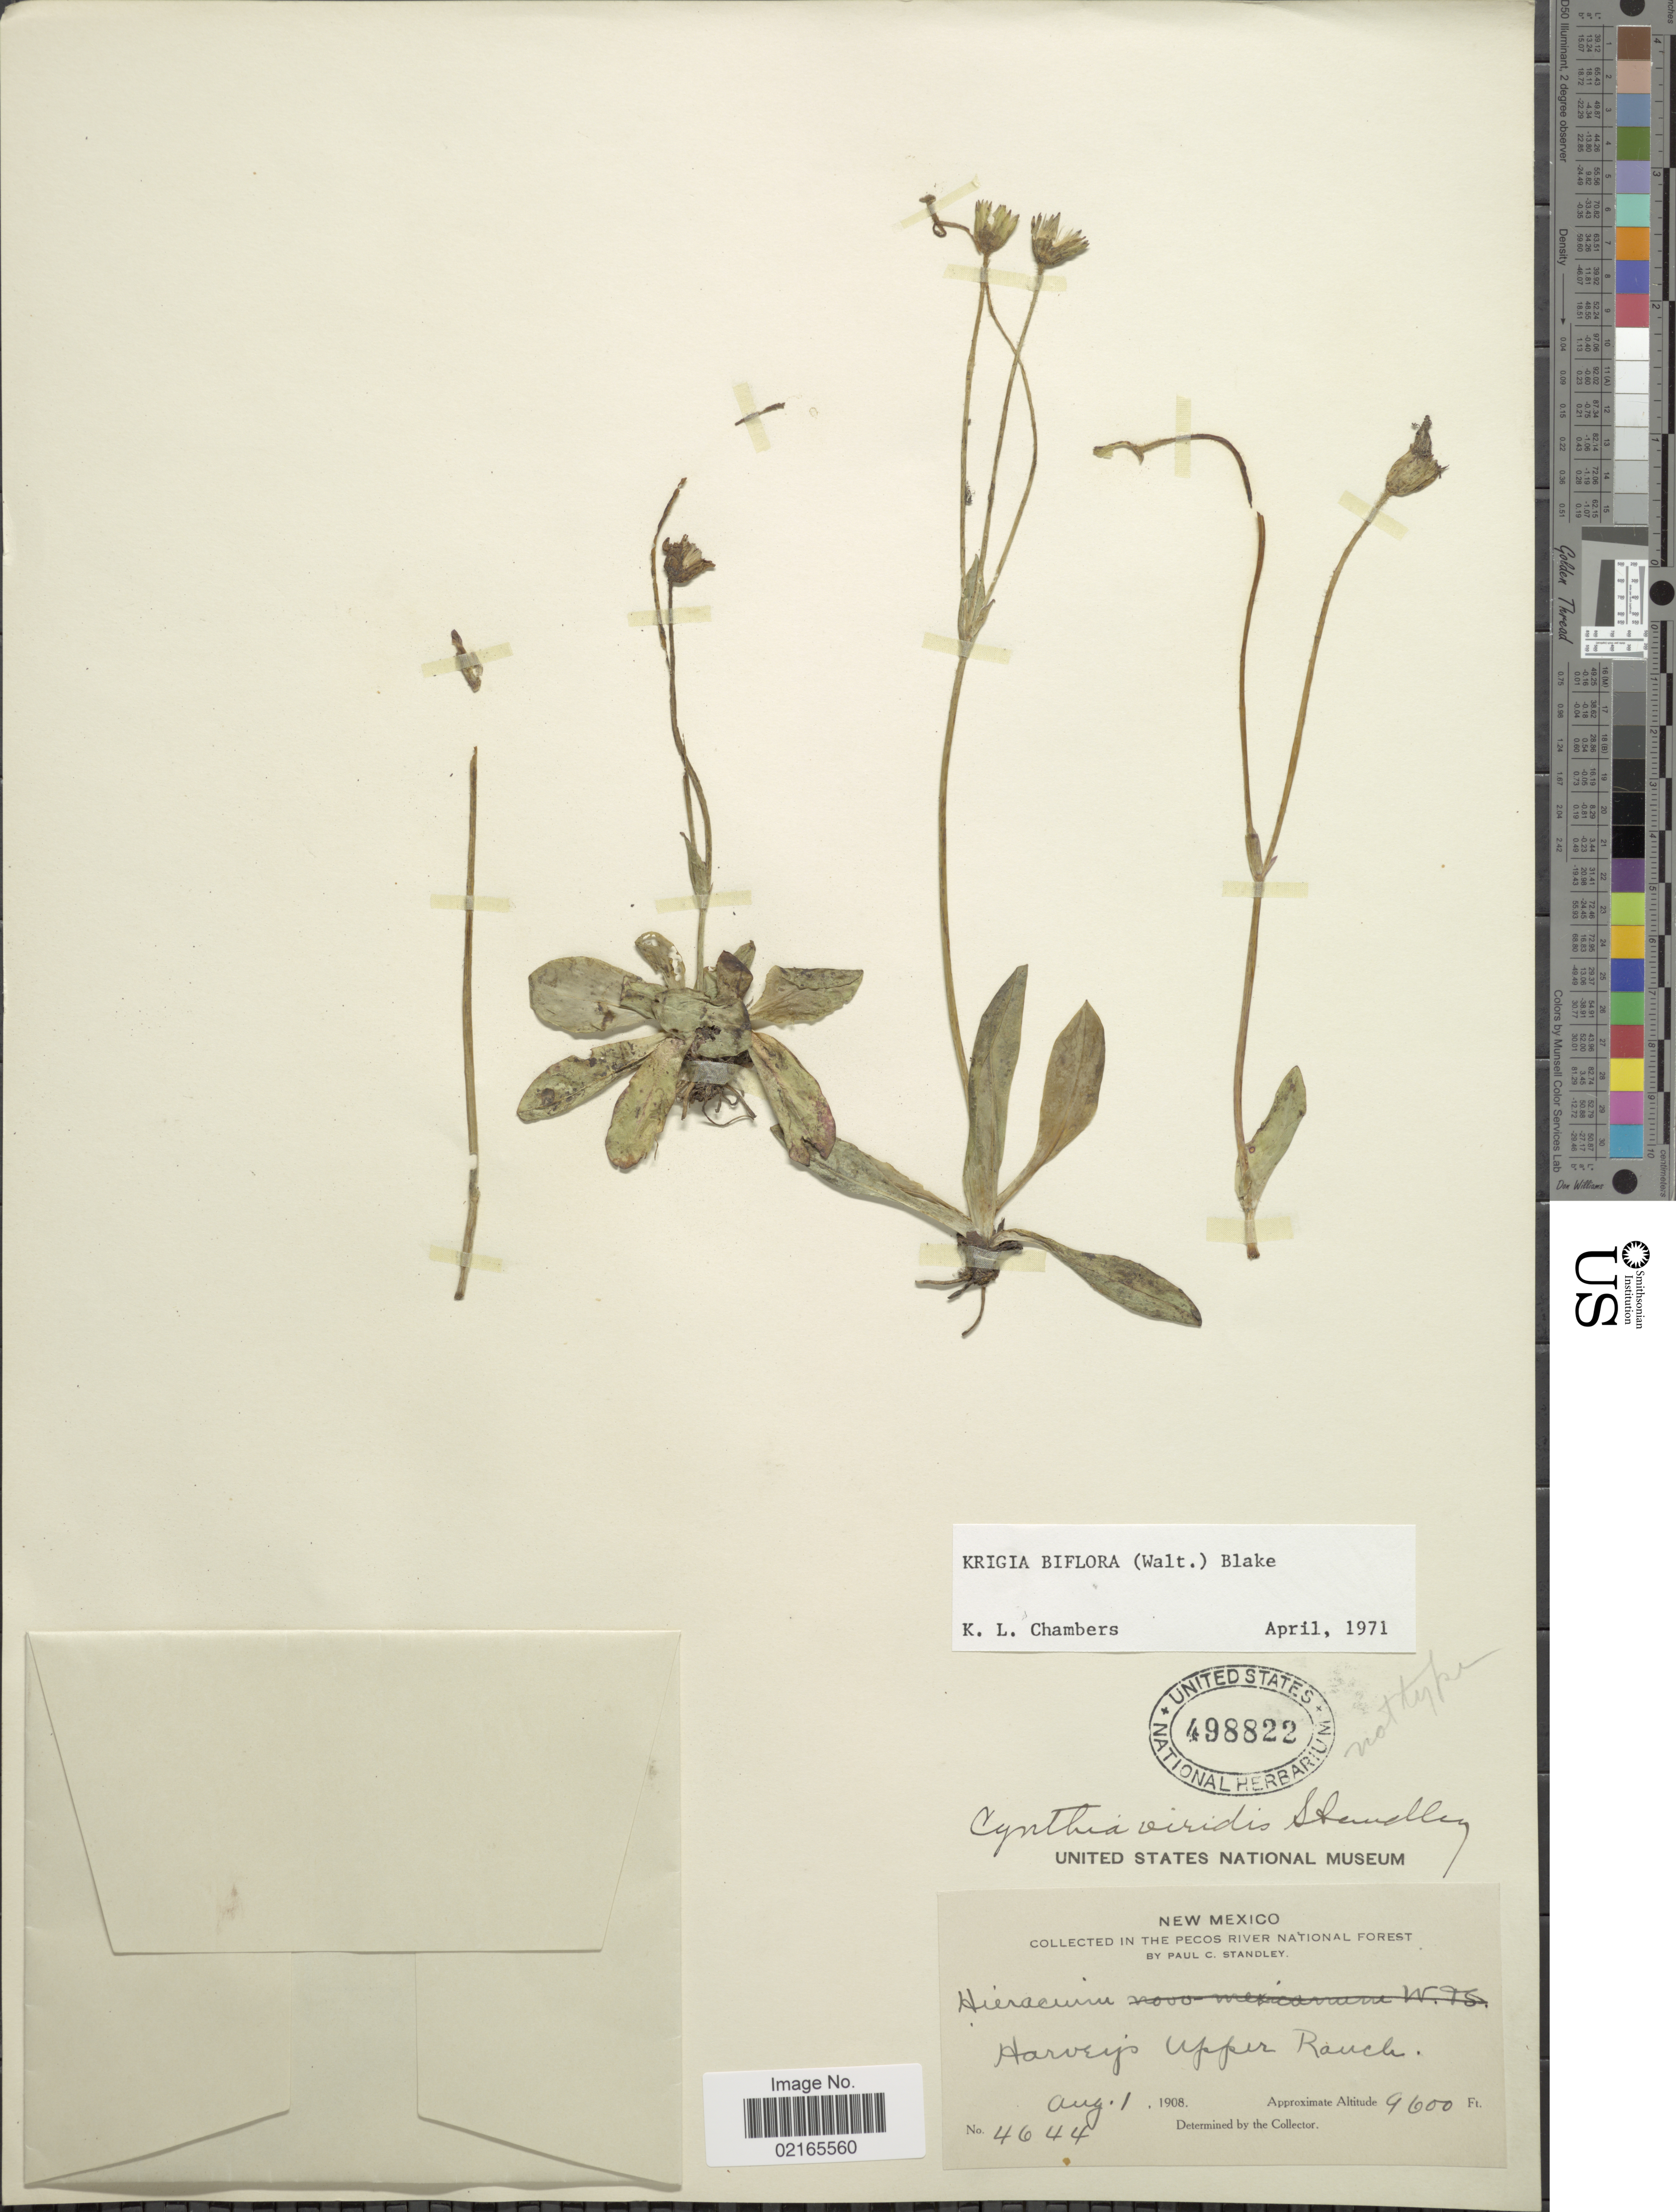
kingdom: Plantae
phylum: Tracheophyta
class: Magnoliopsida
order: Asterales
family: Asteraceae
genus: Krigia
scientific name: Krigia biflora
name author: (Walter) S.F. Blake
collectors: P. C. Standley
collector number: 4644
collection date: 1908-08-01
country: United States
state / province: New Mexico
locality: Pecos River National Forest, Harvey's Upper Ranch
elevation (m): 2926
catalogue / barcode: US 498822